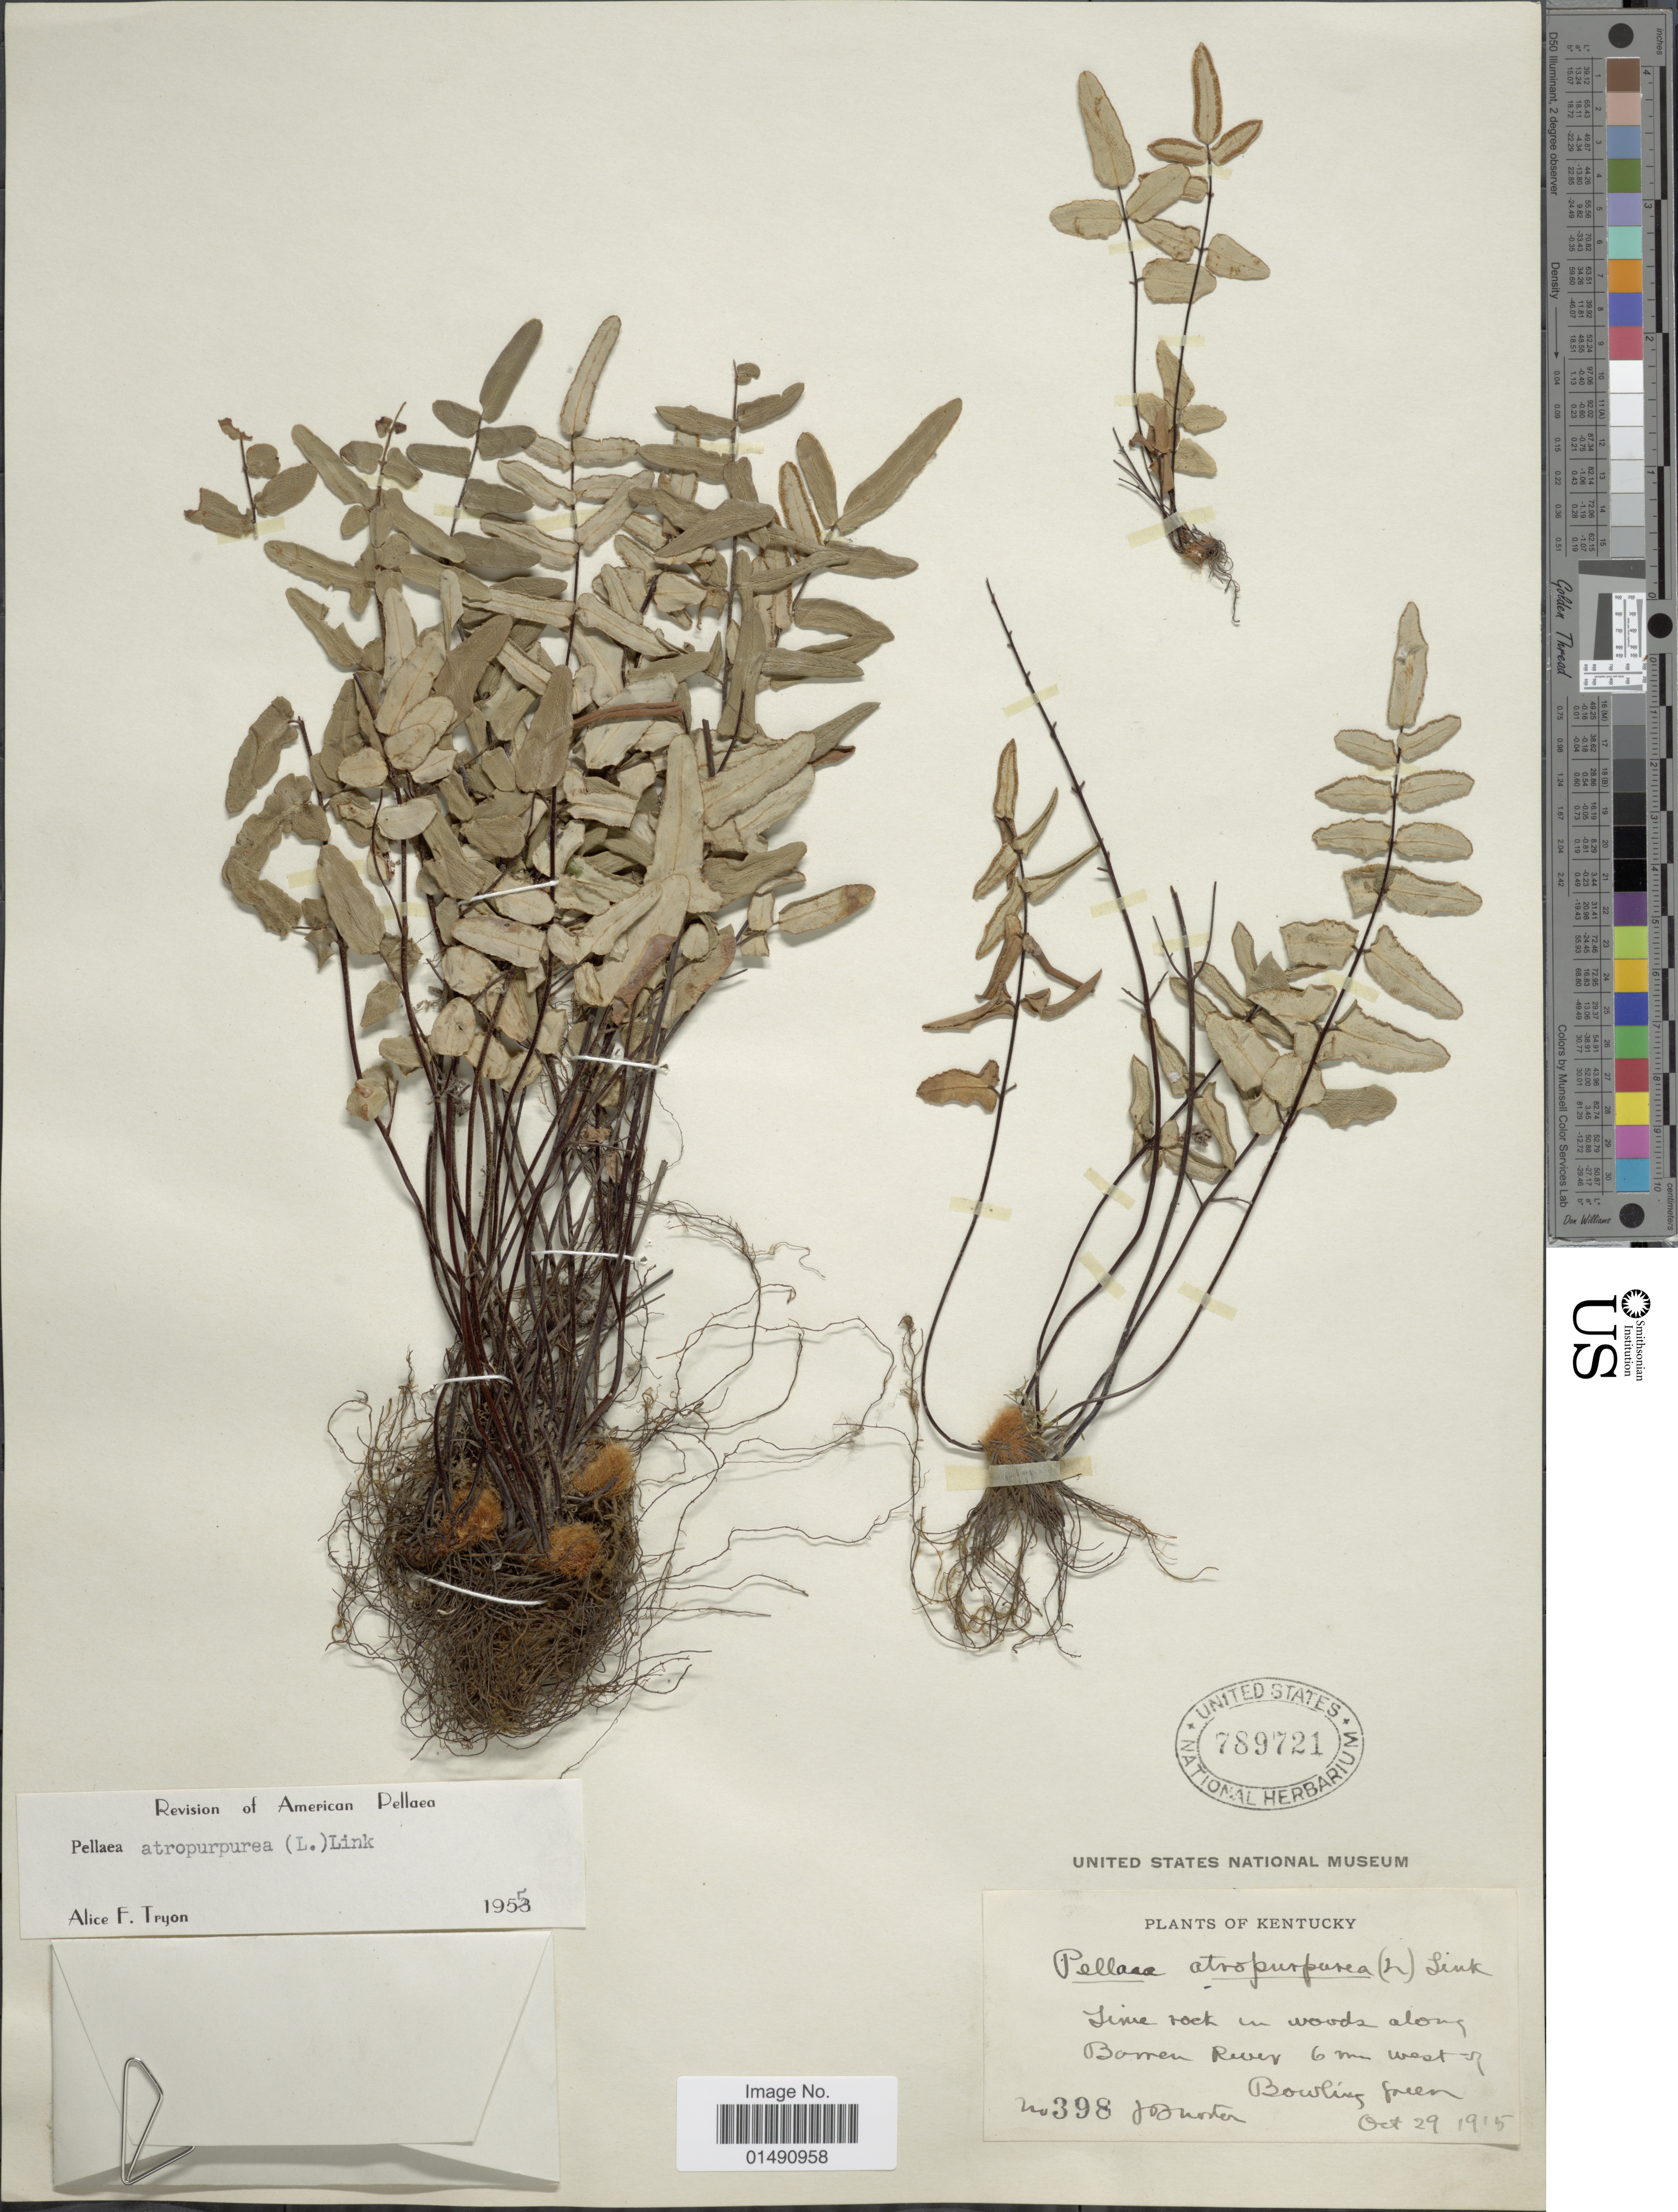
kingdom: Plantae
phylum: Tracheophyta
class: Polypodiopsida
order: Polypodiales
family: Pteridaceae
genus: Pellaea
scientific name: Pellaea atropurpurea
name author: (L.) Link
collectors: J. Norton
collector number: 398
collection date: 1915-10-29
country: United States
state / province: Kentucky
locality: Lime rock in woods along Barren River 6 m. west of Bowling Green.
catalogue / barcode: US 789721